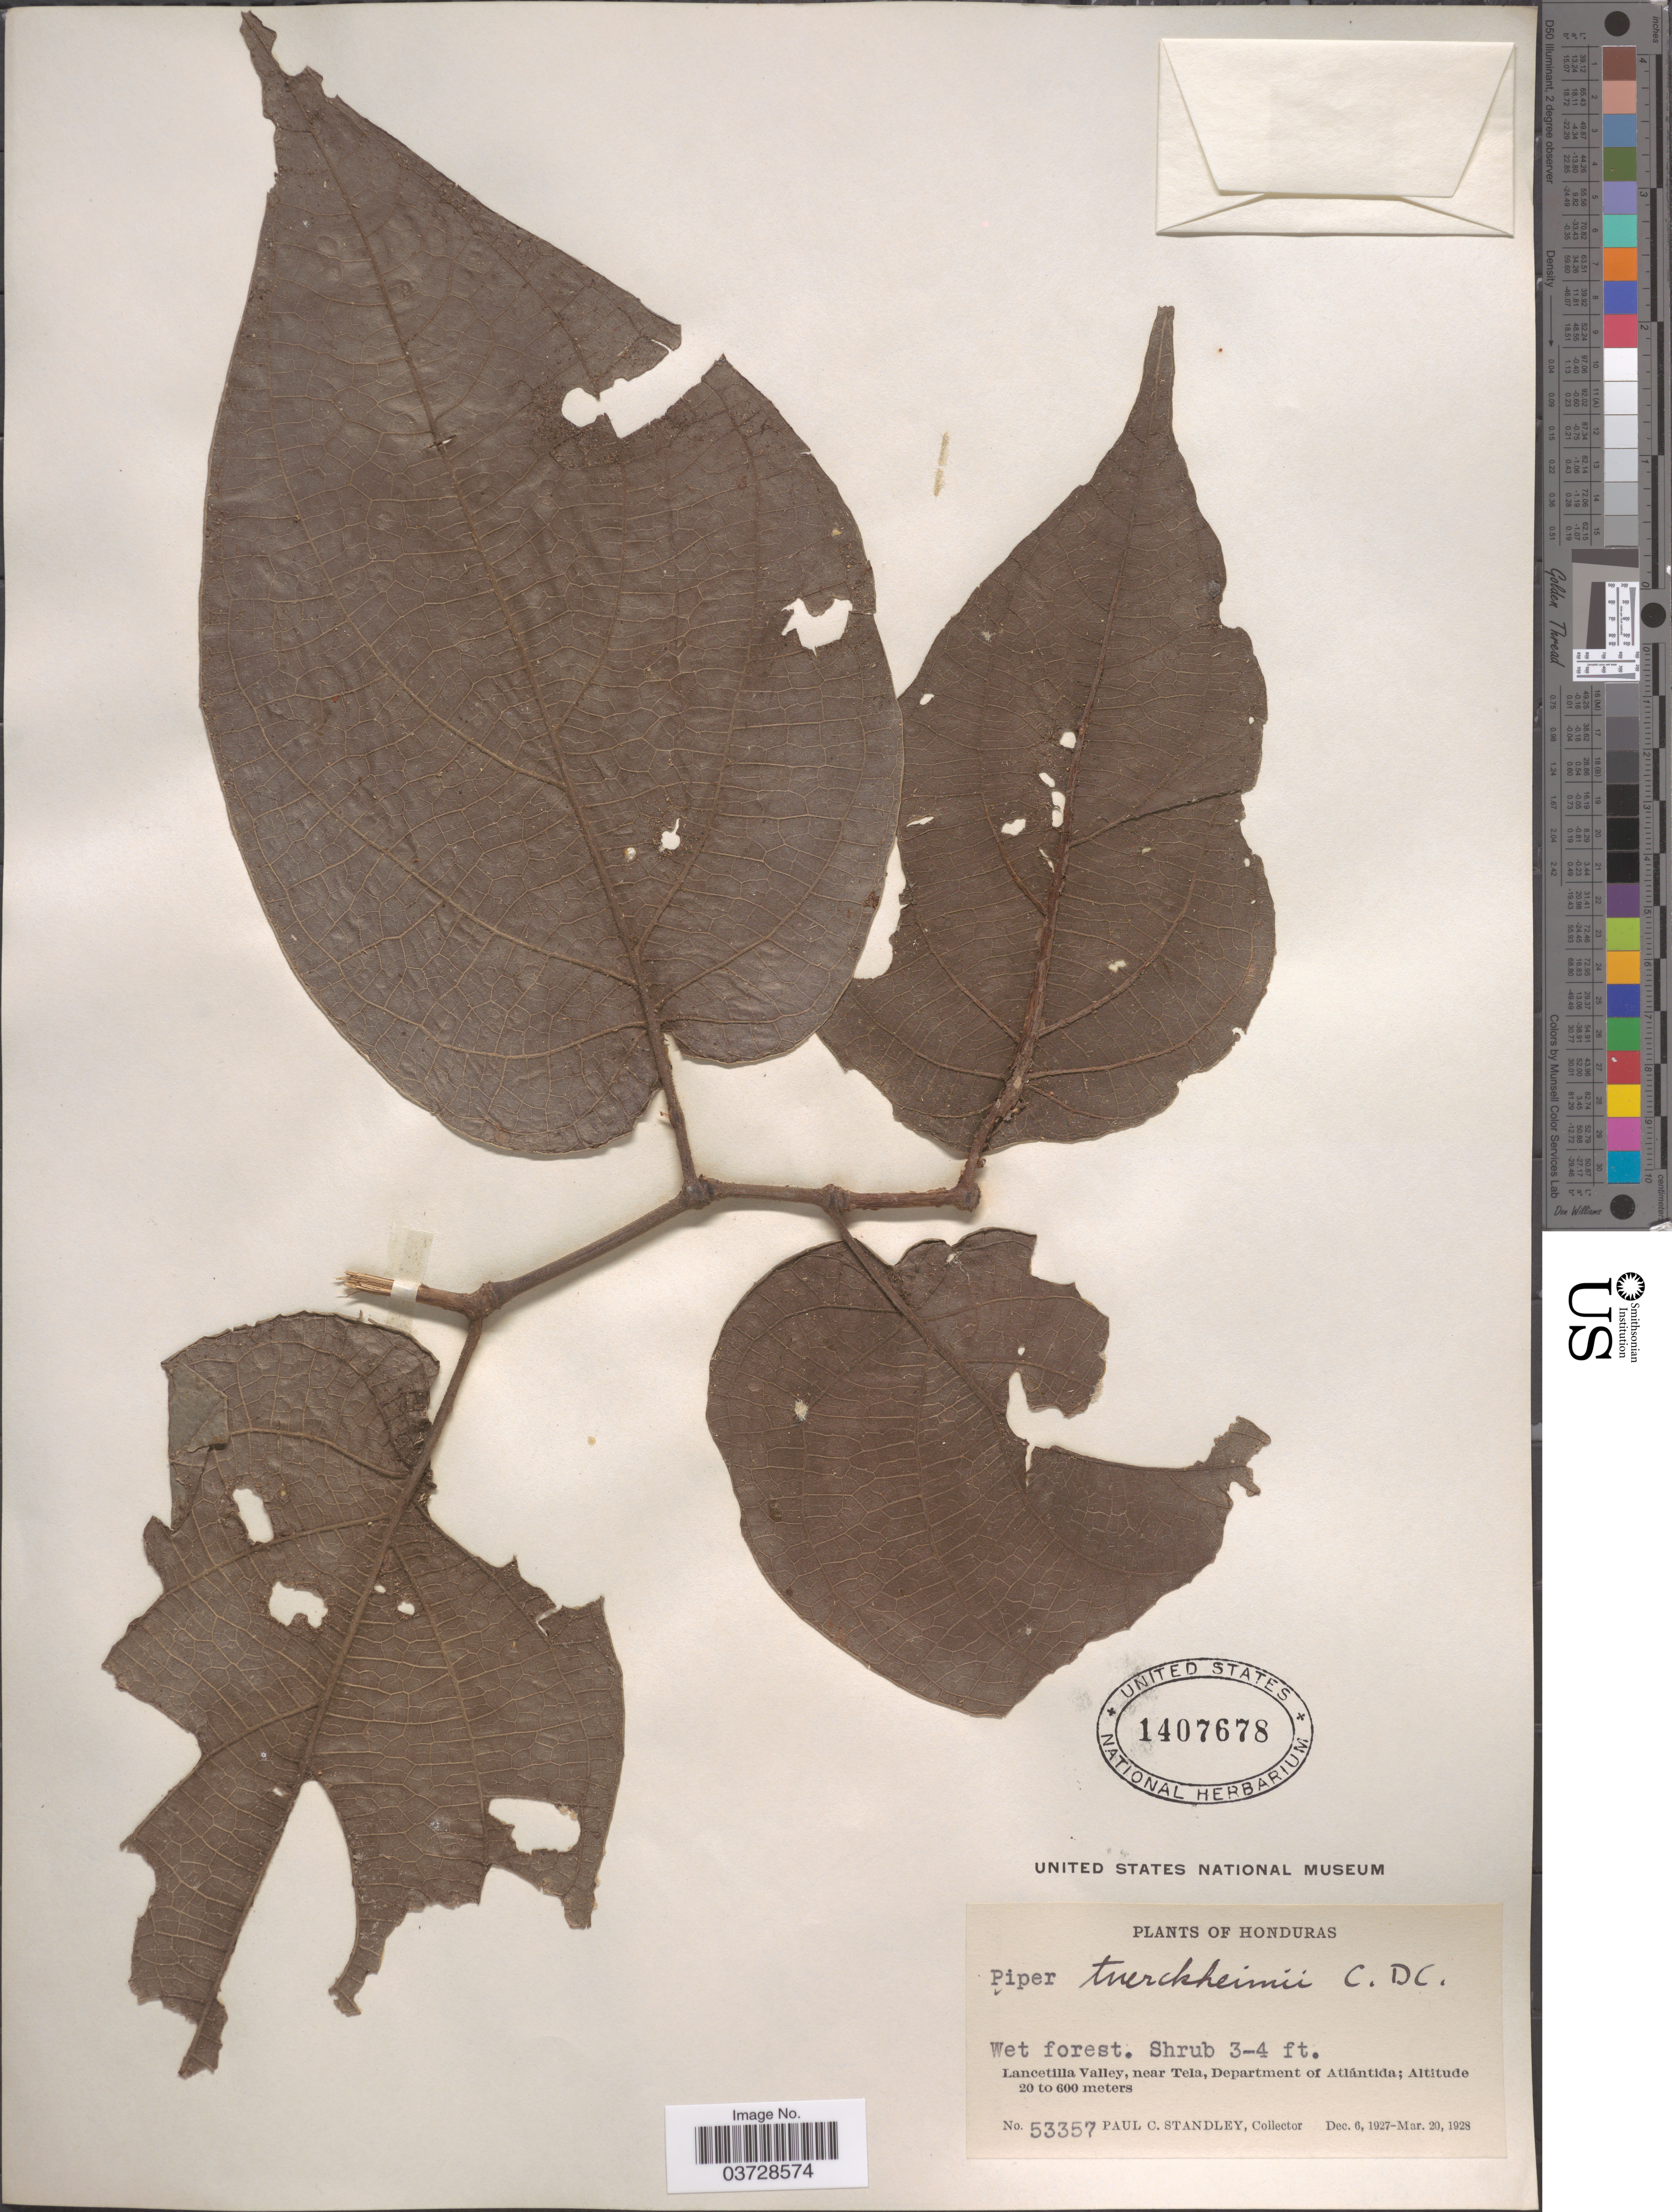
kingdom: Plantae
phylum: Tracheophyta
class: Magnoliopsida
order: Piperales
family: Piperaceae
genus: Piper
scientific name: Piper tuerckheimii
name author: C. DC.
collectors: P. C. Standley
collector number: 53357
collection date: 1927-12-06/1928-03-20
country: Honduras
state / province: Atlantida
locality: Lancetilla Valley, near Tela, Department of Atlántida.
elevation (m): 20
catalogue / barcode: US 1407678